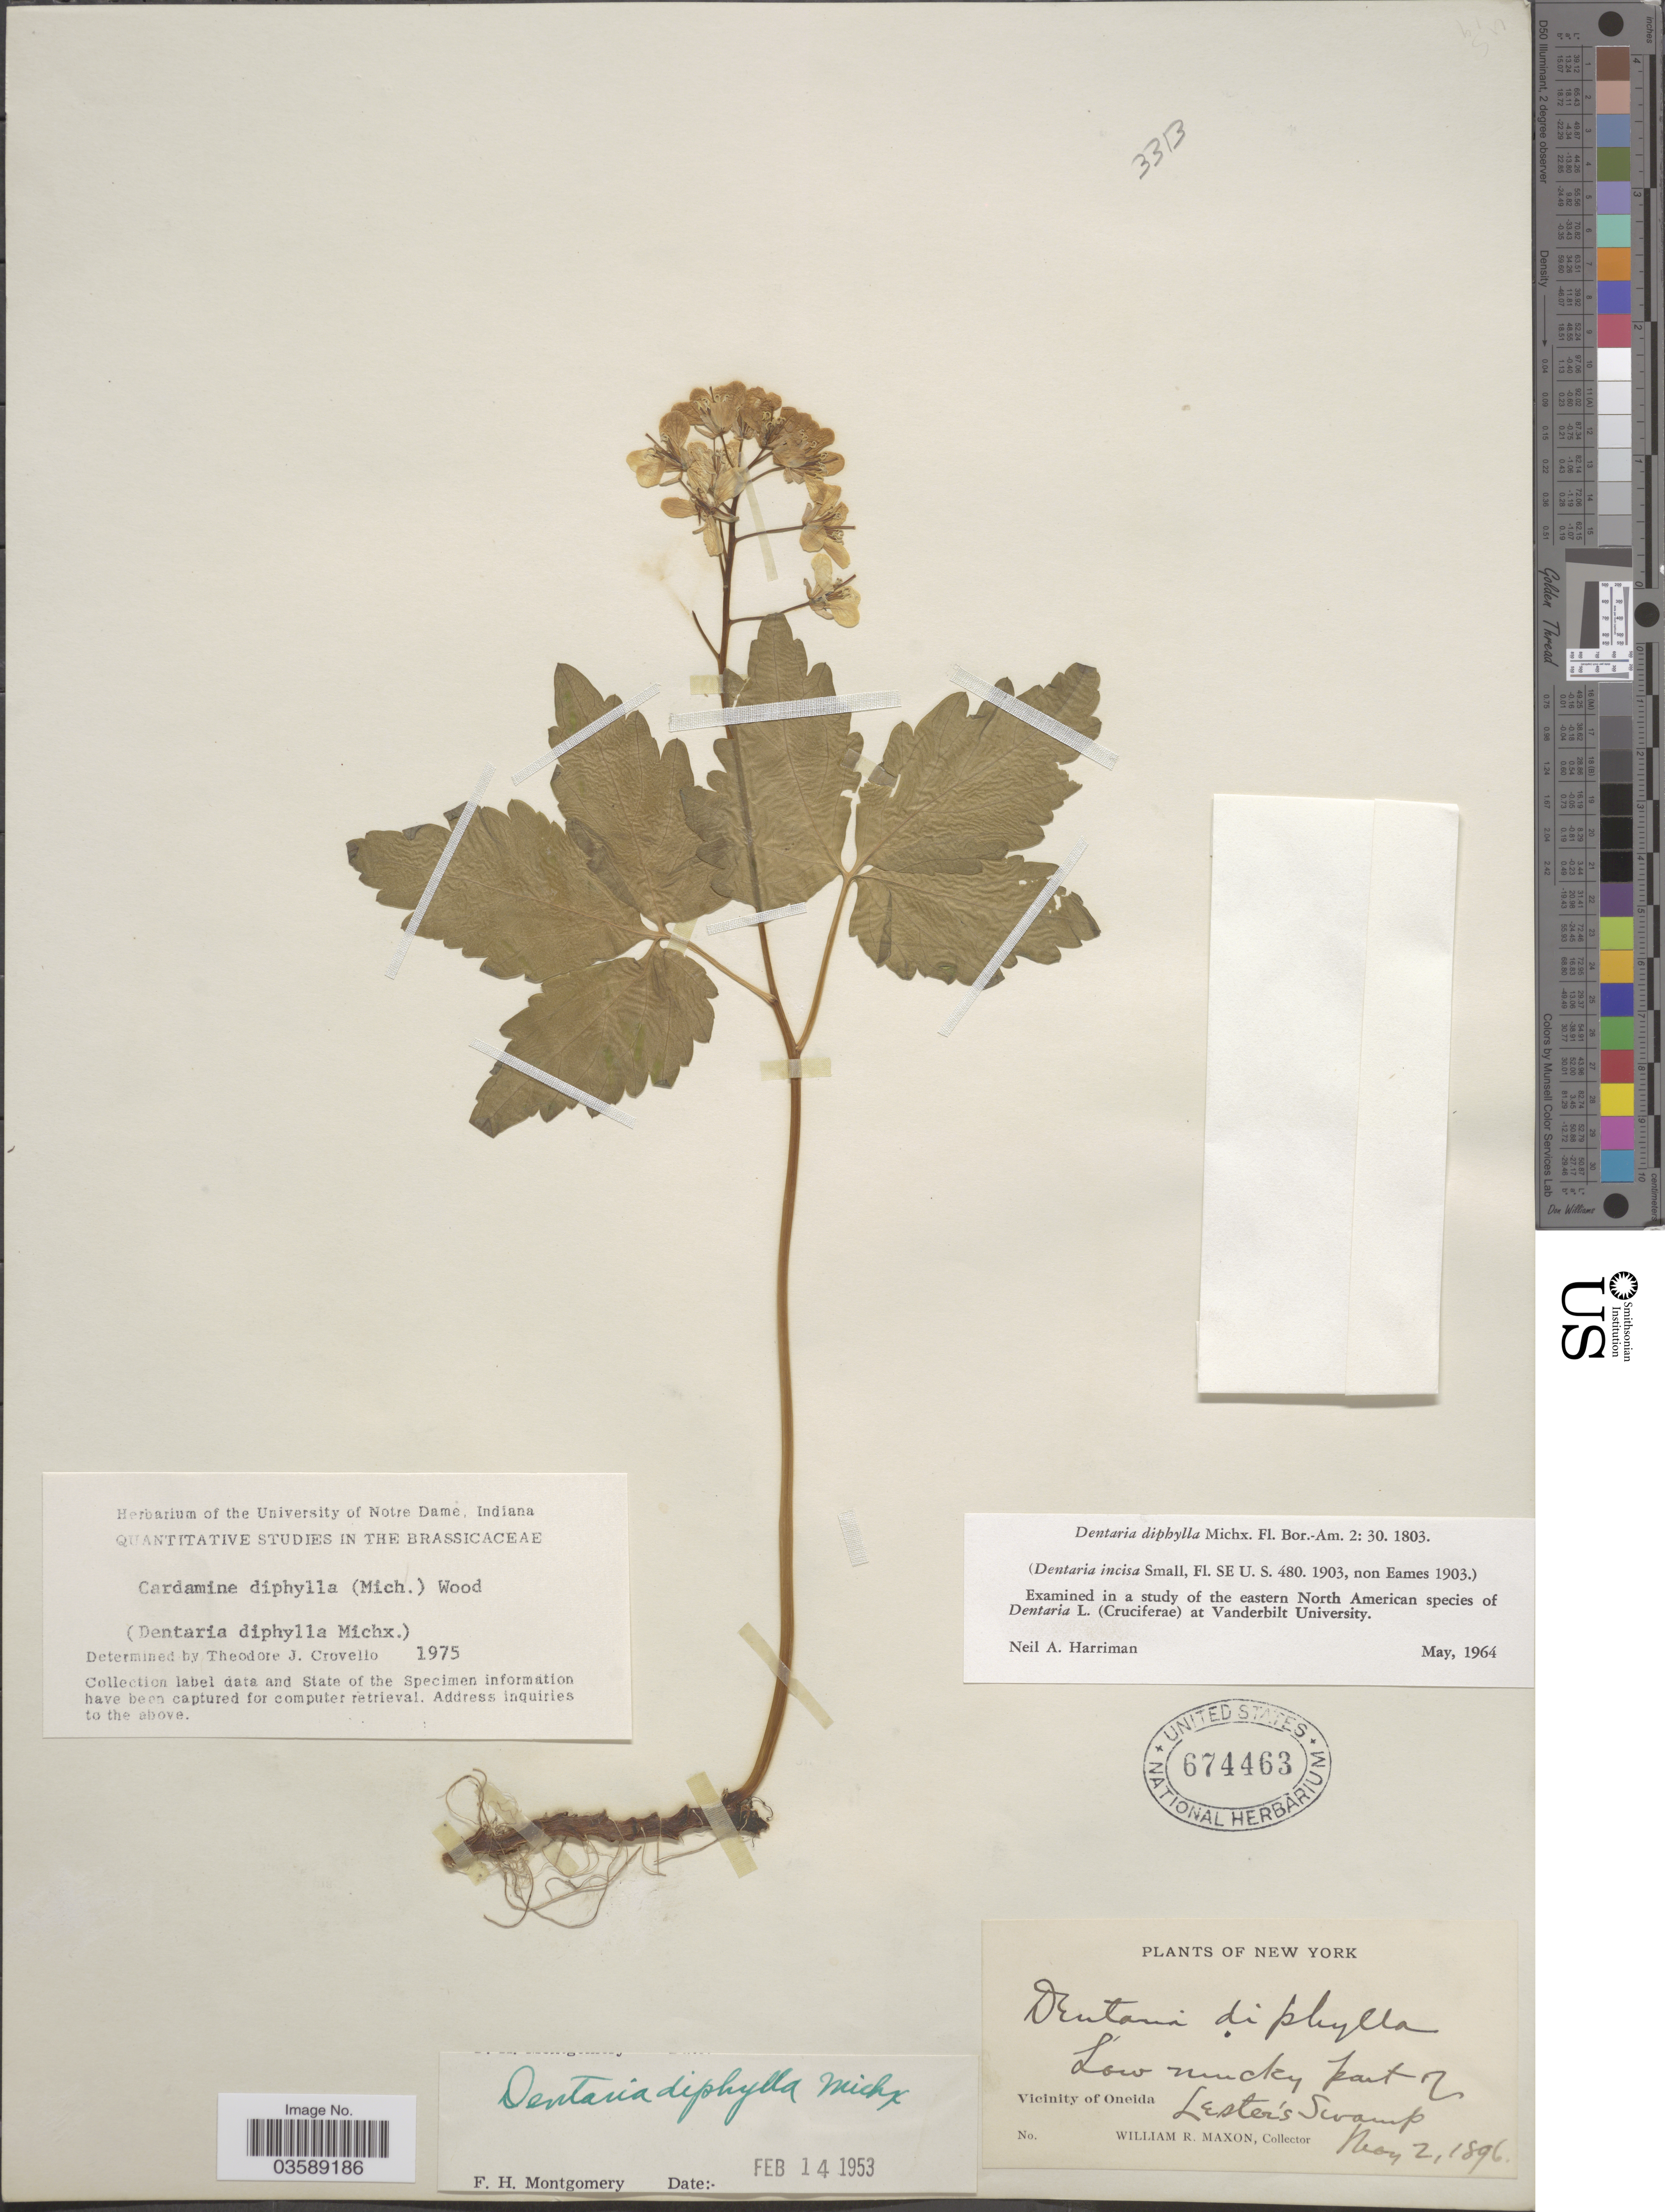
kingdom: Plantae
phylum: Tracheophyta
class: Magnoliopsida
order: Brassicales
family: Brassicaceae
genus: Cardamine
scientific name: Cardamine diphylla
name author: (Michx.) Alph. Wood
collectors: W. R. Maxon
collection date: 1896-05-02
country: United States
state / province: New York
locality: Low mucky part of Lester's Swamp. Vicinity of Oneida.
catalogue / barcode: US 674463